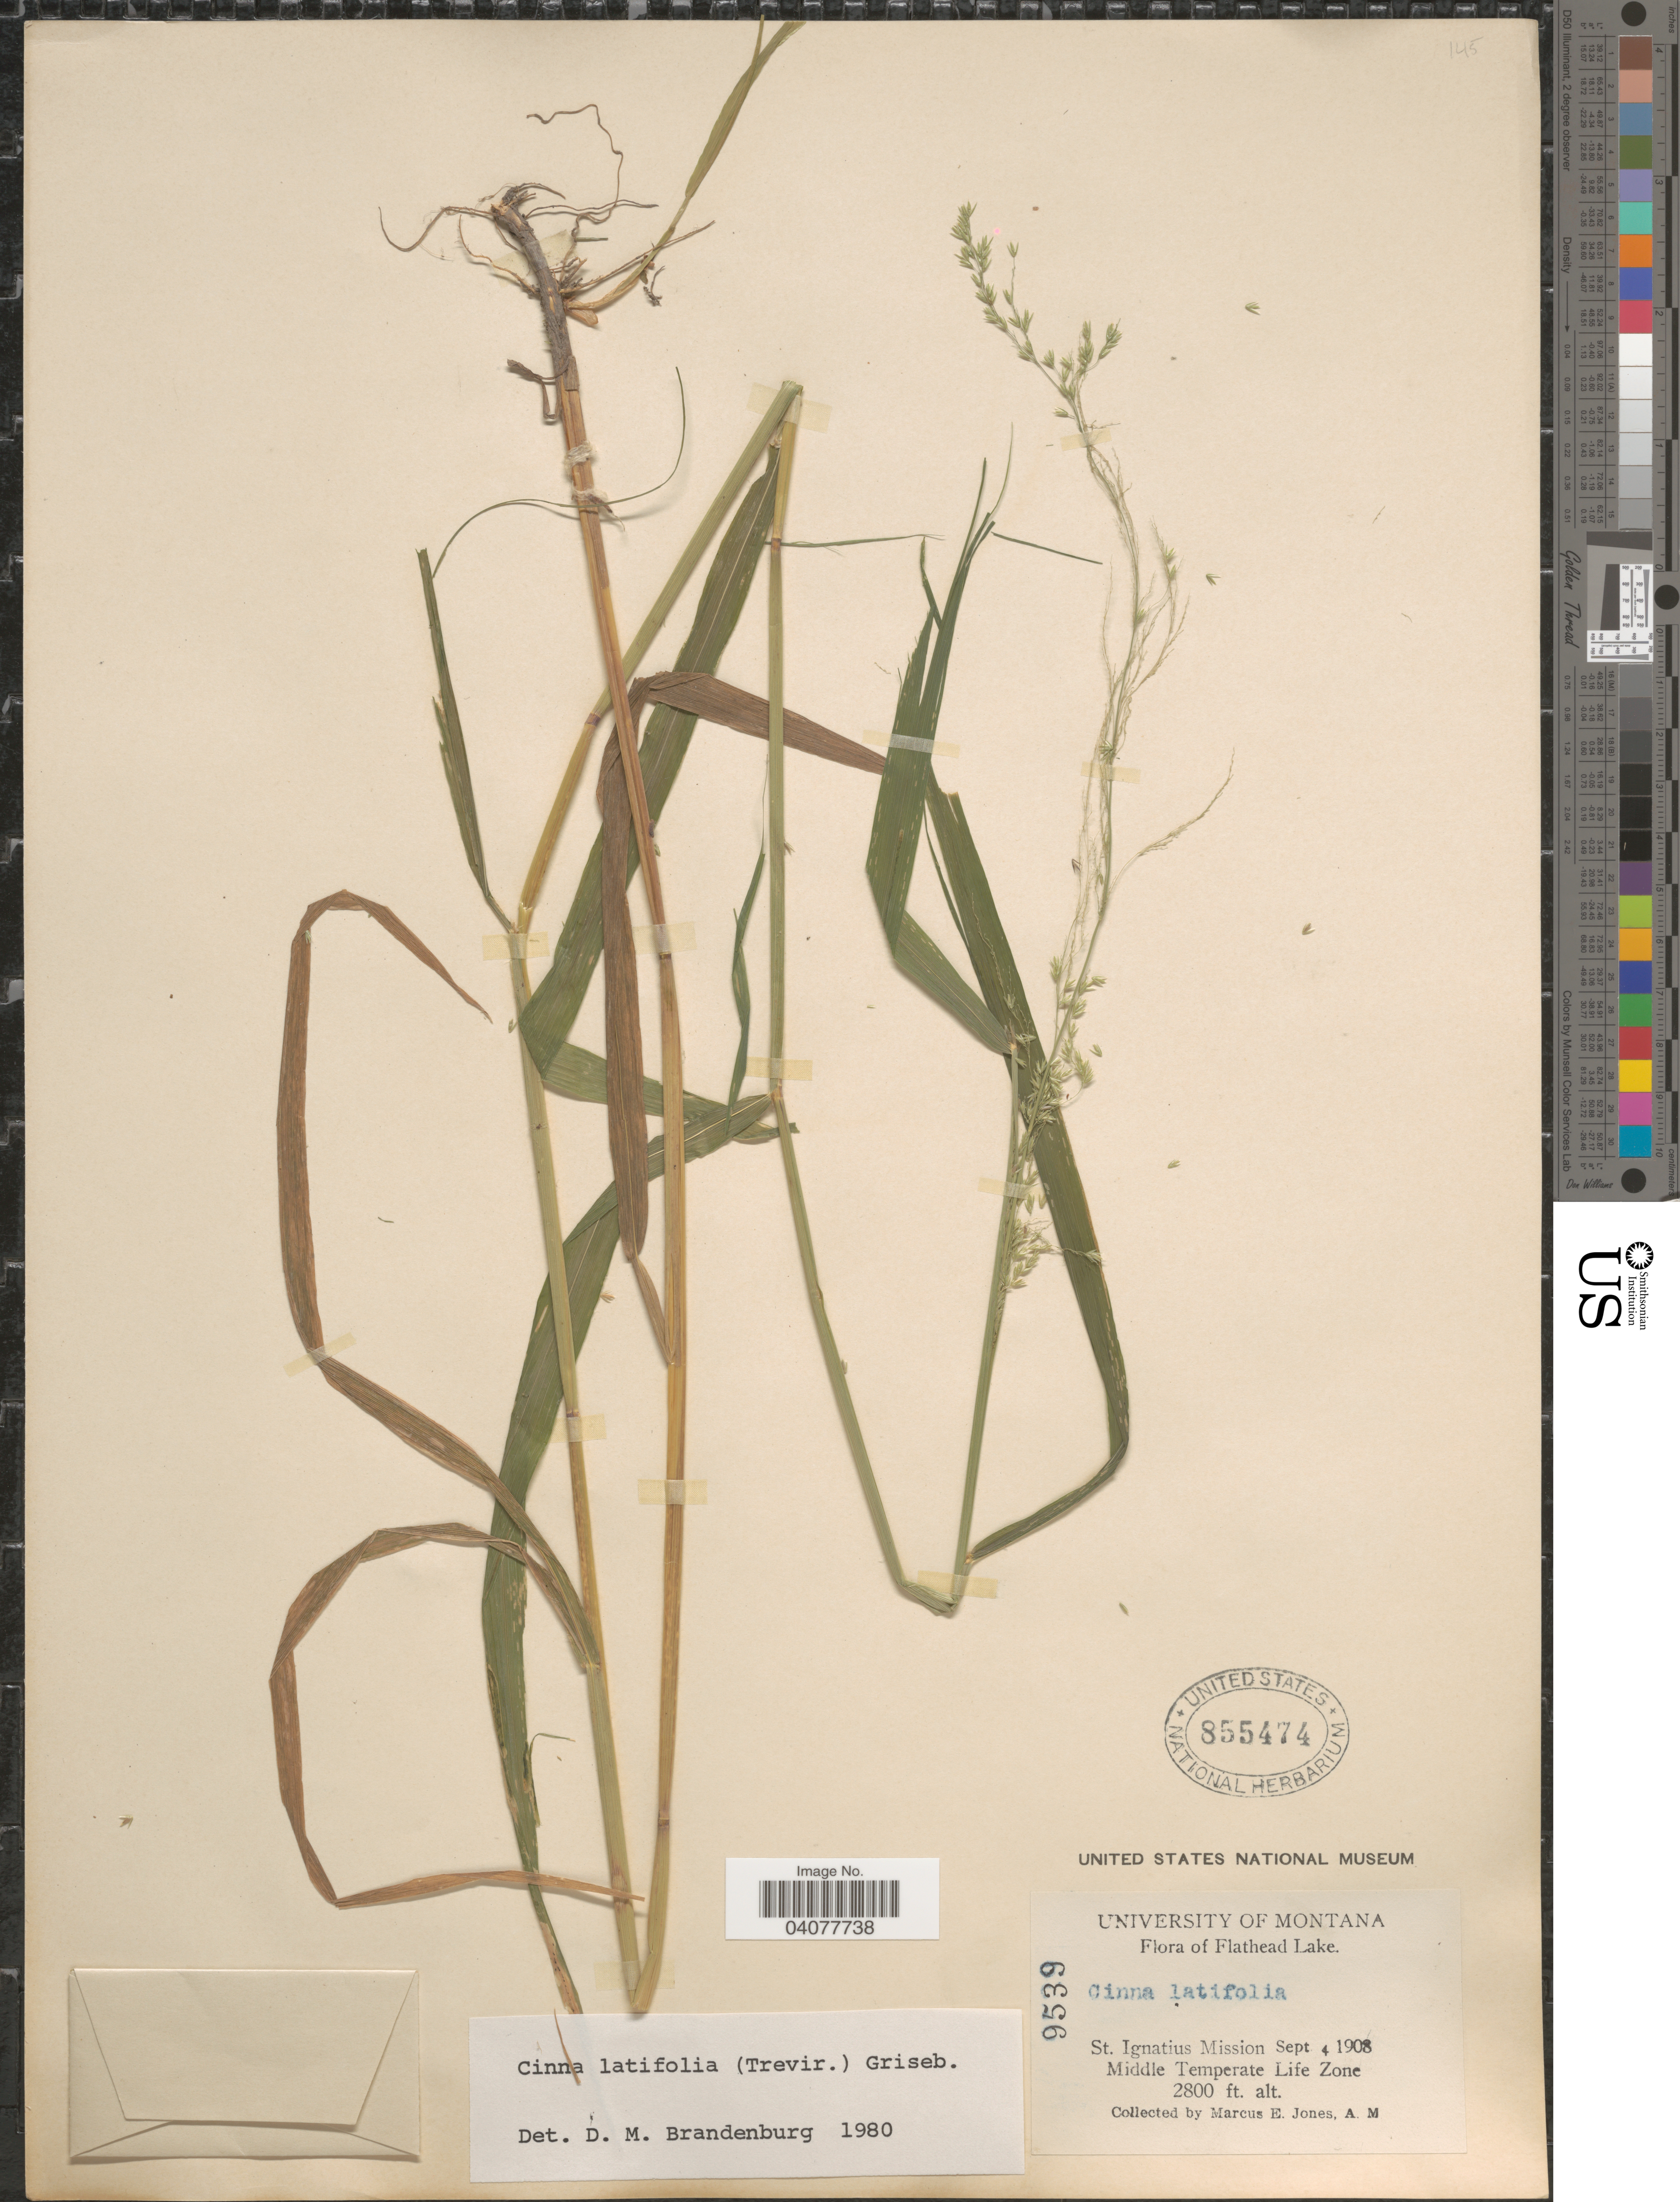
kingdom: Plantae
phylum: Tracheophyta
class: Liliopsida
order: Poales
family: Poaceae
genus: Cinna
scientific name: Cinna latifolia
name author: (Trevir. ex Goeppert) Griseb.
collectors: M. E. Jones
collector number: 9539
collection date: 1908-09-04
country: United States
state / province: Montana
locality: Flathead Lake. St. Ignatius Mission. Middle Temperate Life Zone.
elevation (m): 853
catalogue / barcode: US 855474